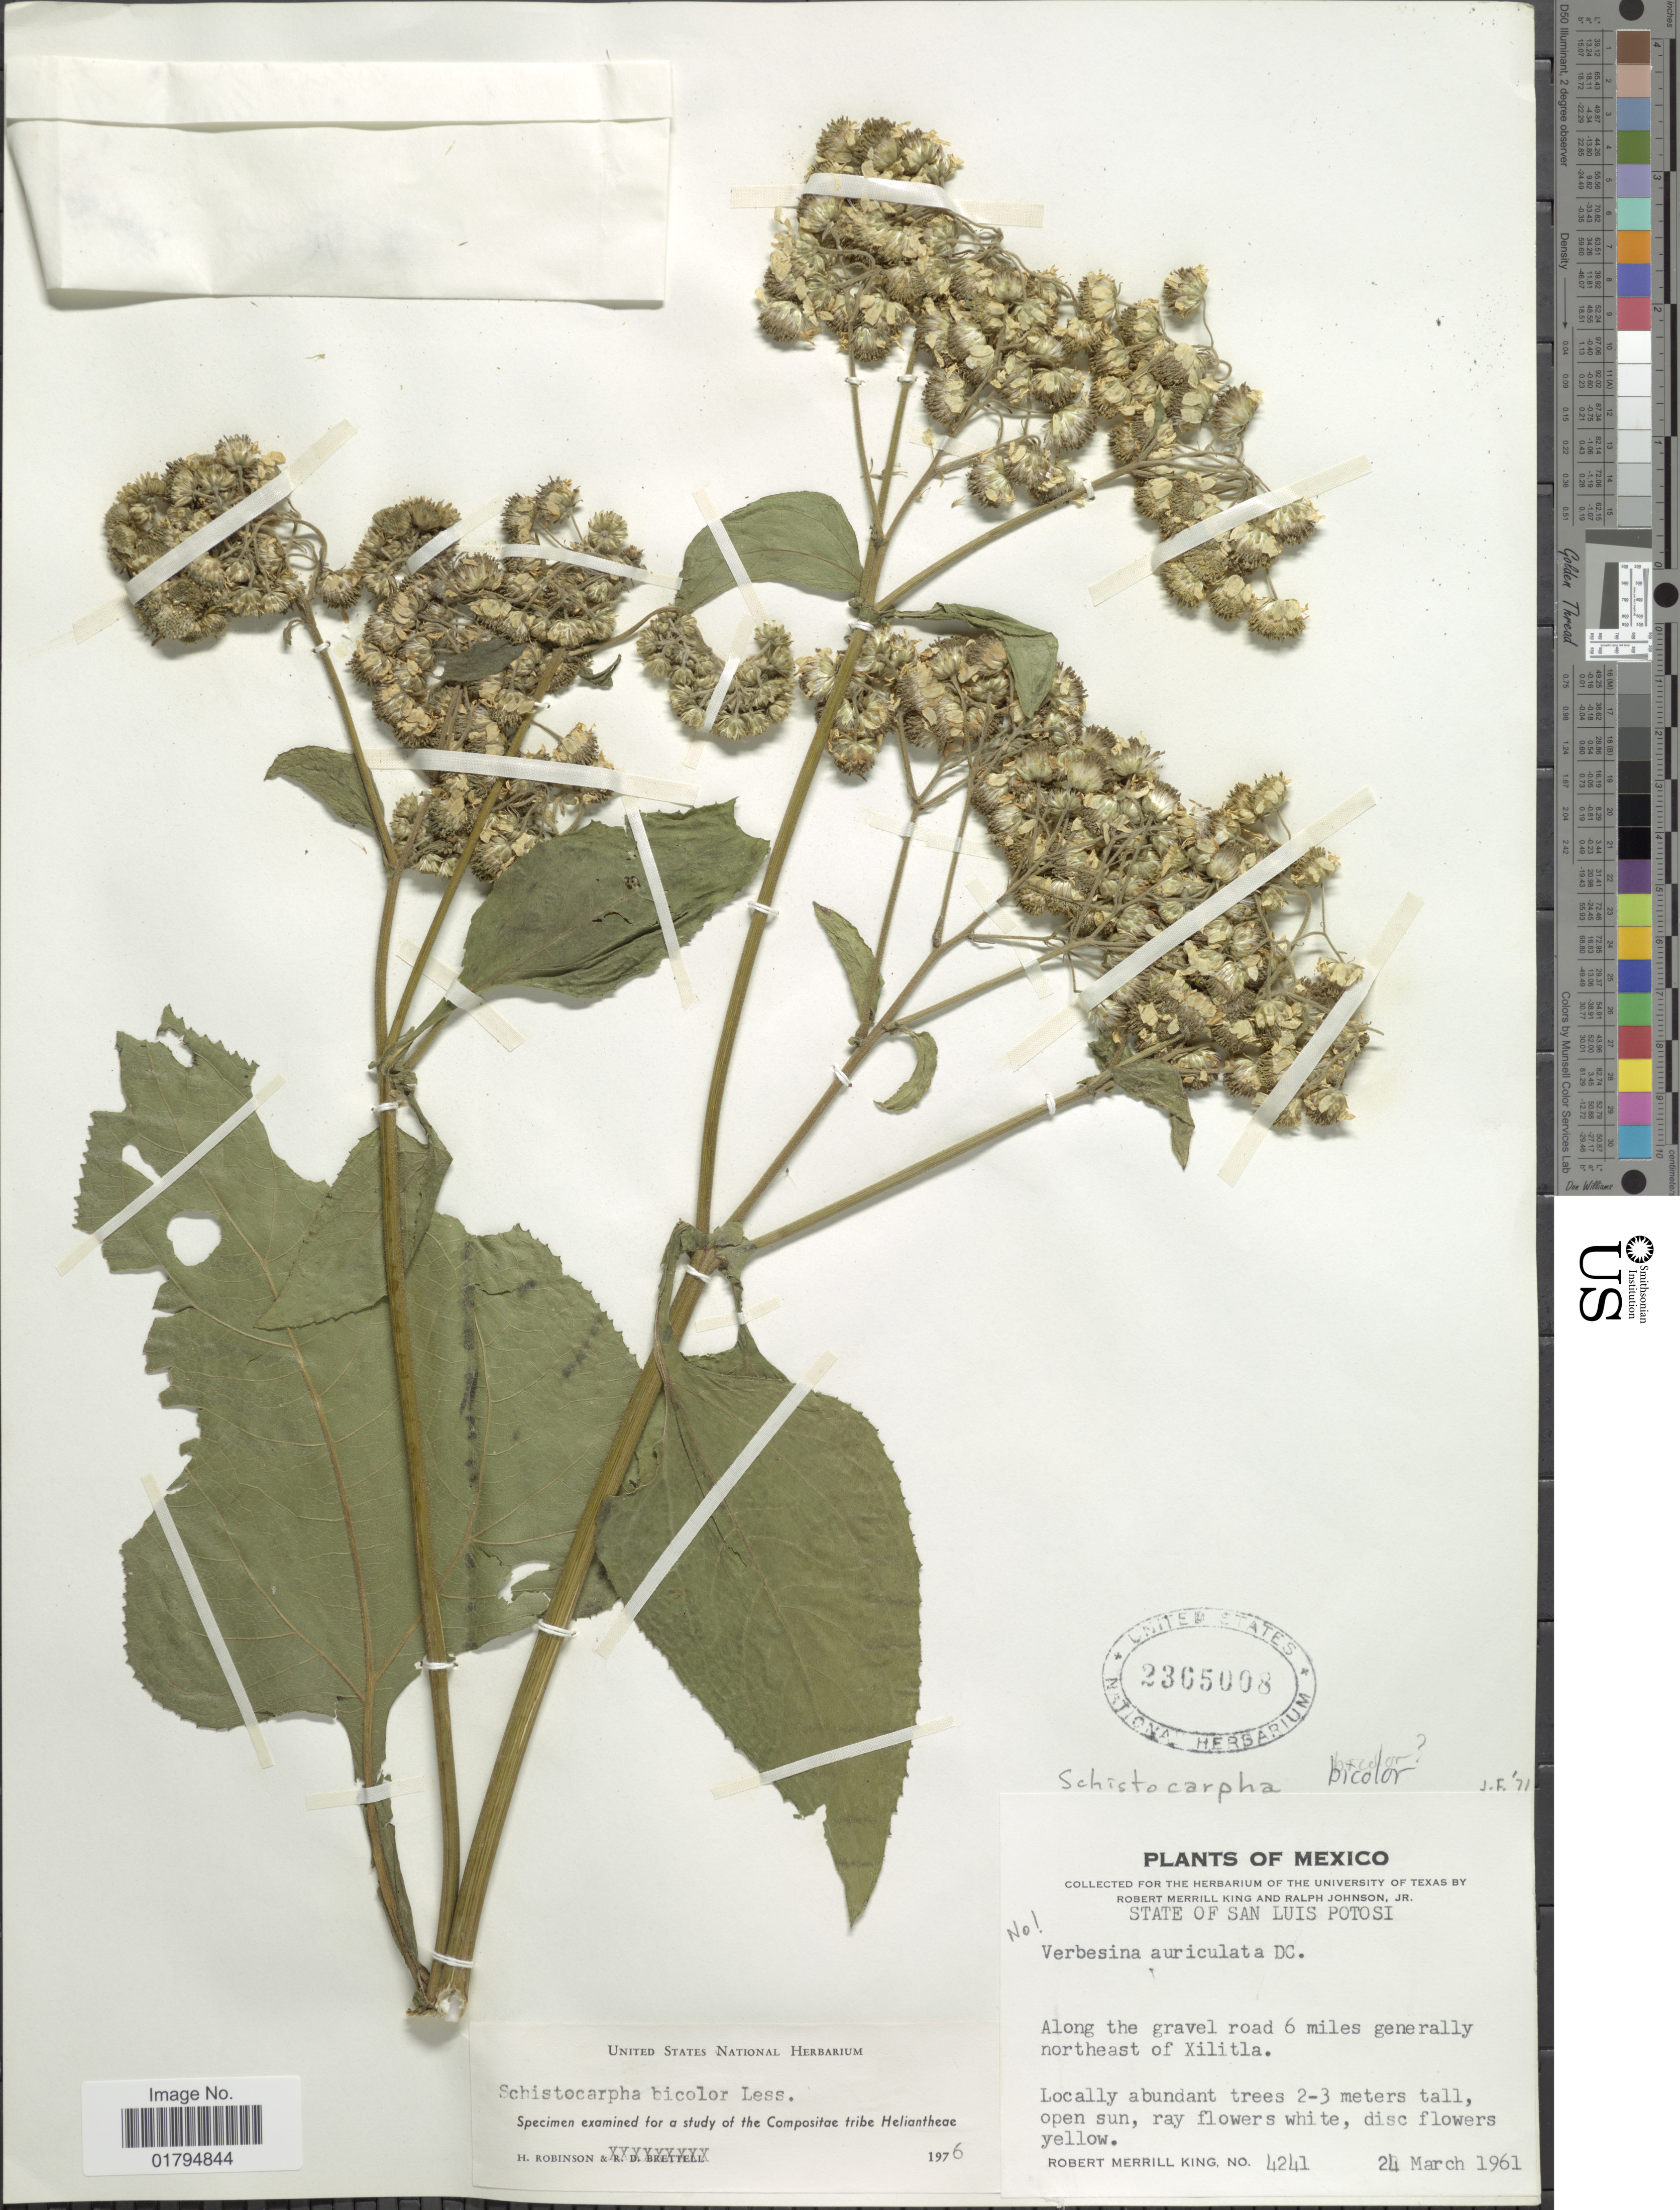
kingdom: Plantae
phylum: Tracheophyta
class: Magnoliopsida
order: Asterales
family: Asteraceae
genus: Schistocarpha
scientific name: Schistocarpha bicolor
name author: Less.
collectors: R. M. King & R. Johnson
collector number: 4241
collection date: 1961-03-24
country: Mexico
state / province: San Luis Potosí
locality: Along the gravel road 6 miles generally northeast of Xilitla.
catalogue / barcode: US 2365008